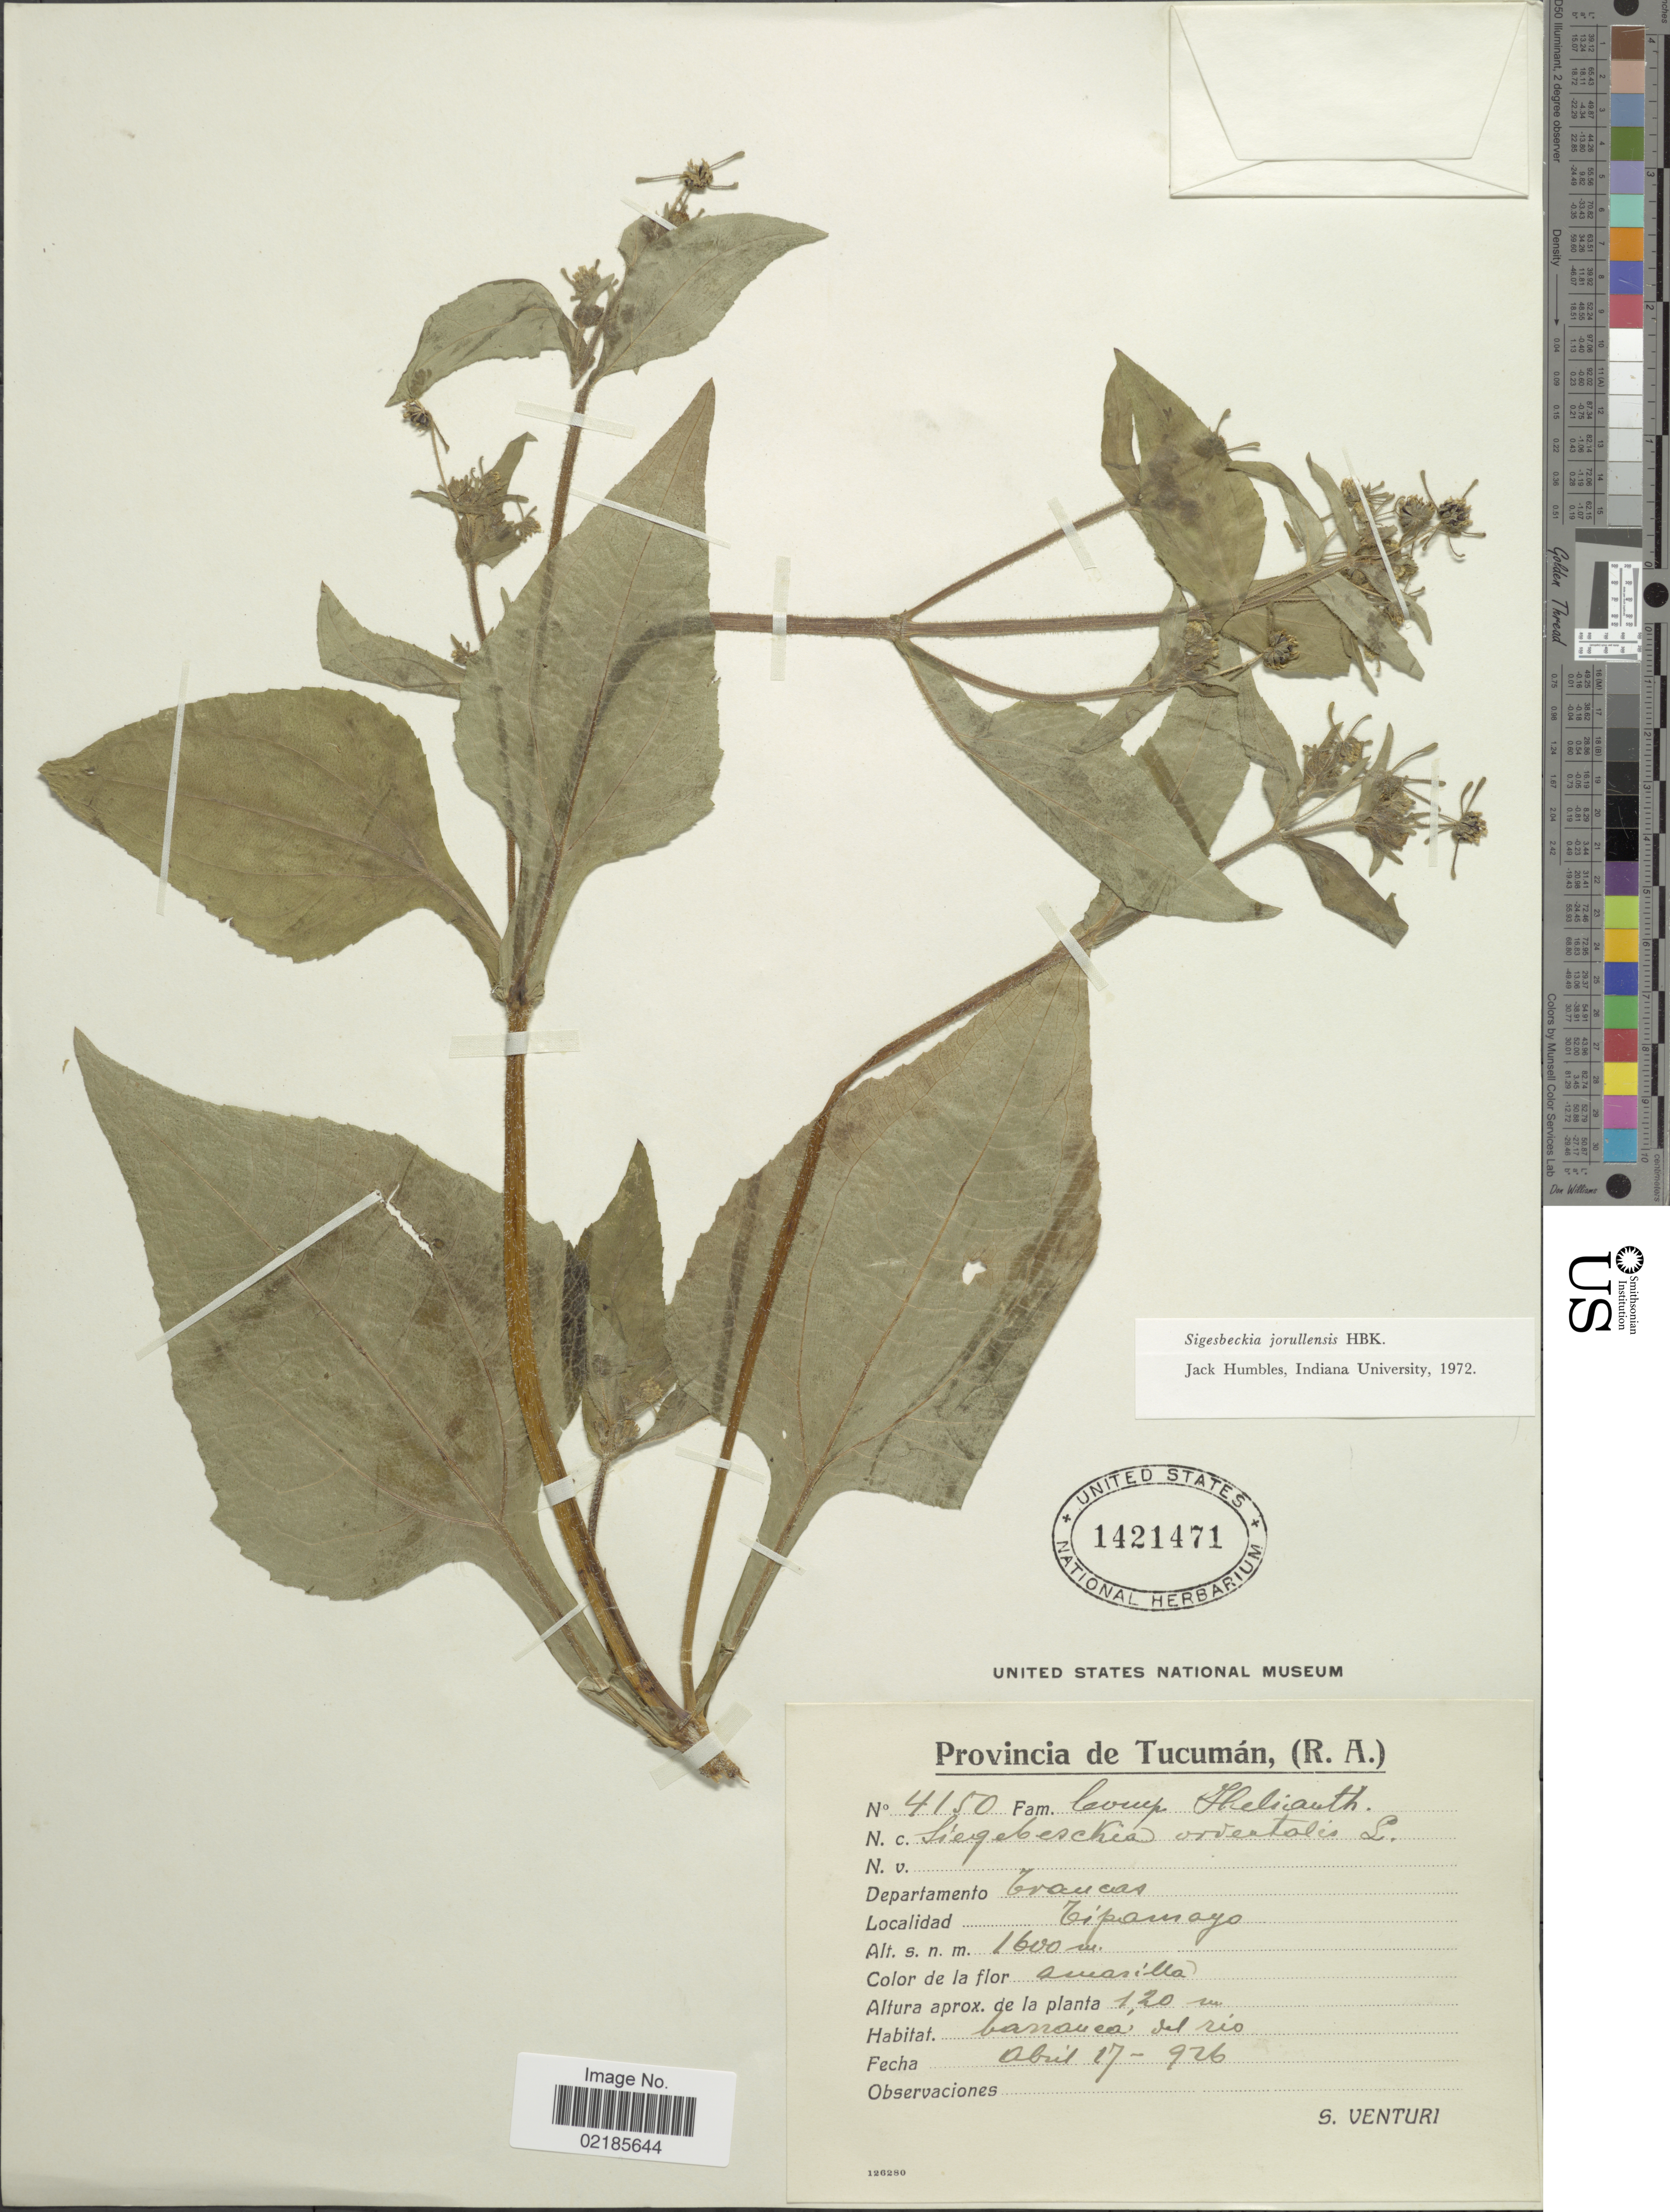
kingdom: Plantae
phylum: Tracheophyta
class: Magnoliopsida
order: Asterales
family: Asteraceae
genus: Sigesbeckia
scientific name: Sigesbeckia jorullensis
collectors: S. Venturi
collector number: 4150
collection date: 1926-04-17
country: Argentina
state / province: Tucumán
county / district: Trancas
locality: Tipamayo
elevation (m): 1600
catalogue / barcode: US 1421471